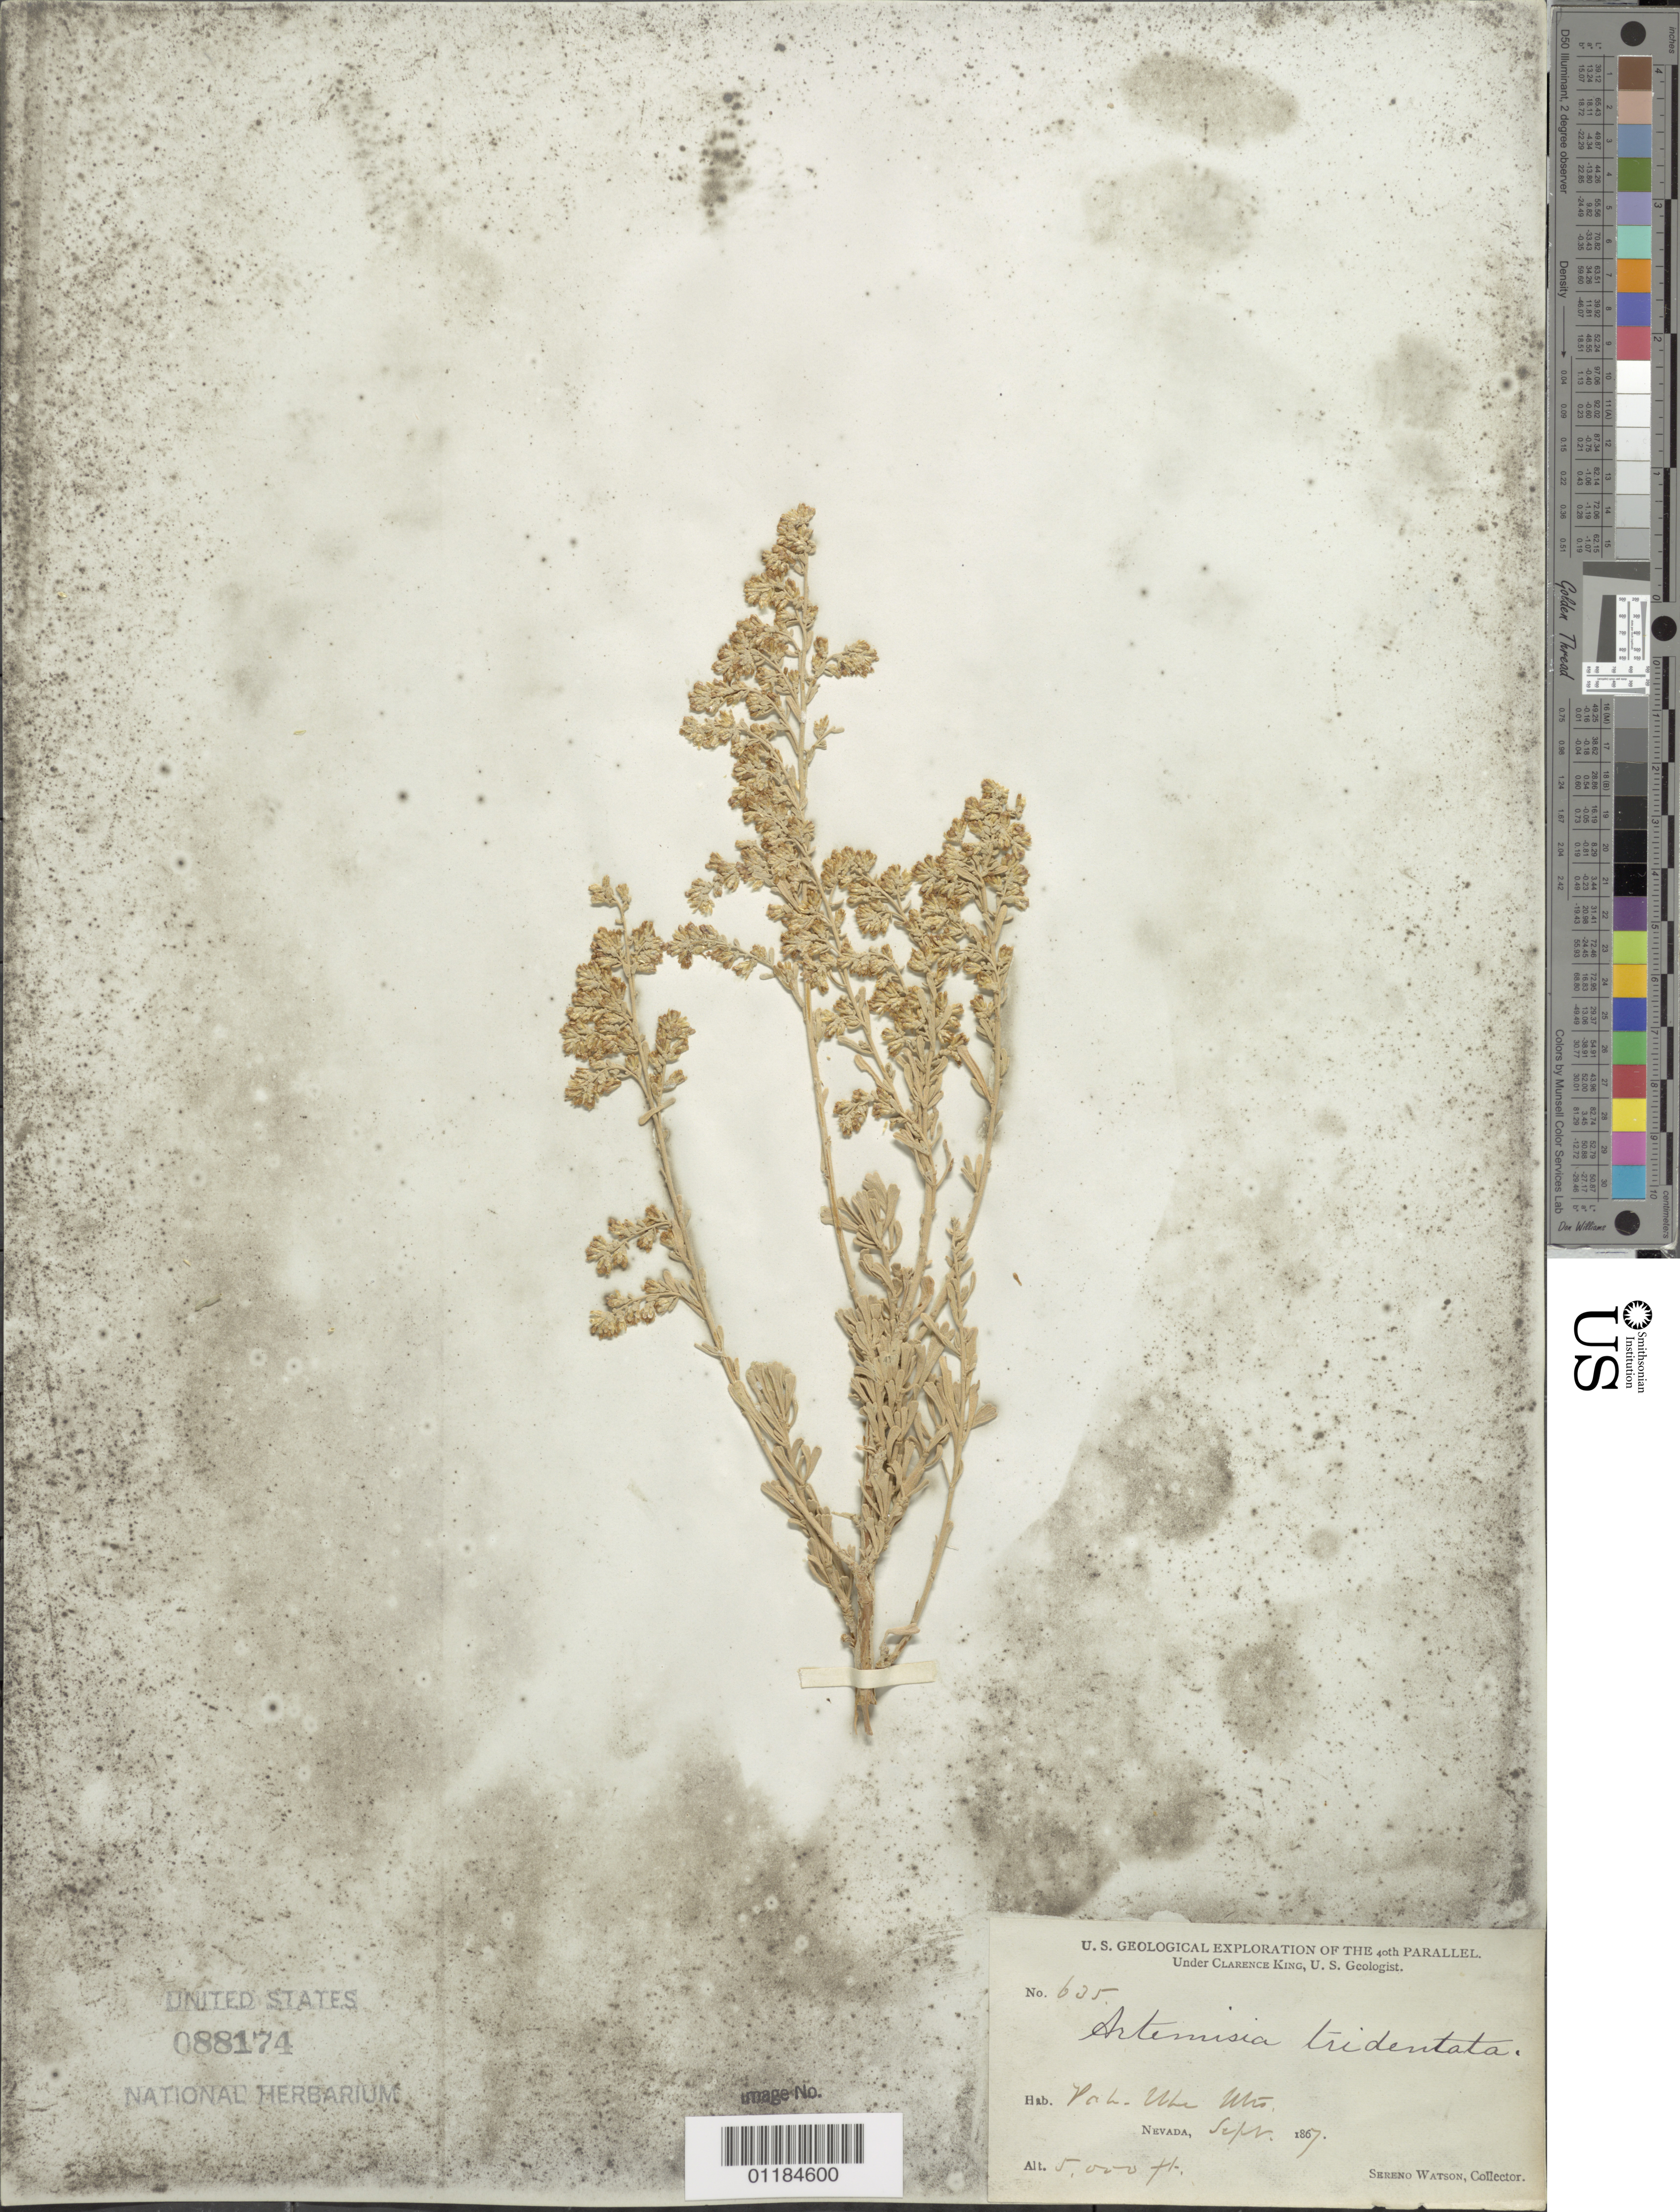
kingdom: Plantae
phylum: Tracheophyta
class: Magnoliopsida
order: Asterales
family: Asteraceae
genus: Artemisia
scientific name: Artemisia tridentata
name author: Nutt.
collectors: S. Watson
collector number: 635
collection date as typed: Sep 1867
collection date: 1867-09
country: United States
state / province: Nevada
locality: Pah-Ute Mountains.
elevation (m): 1524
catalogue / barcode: US 88174